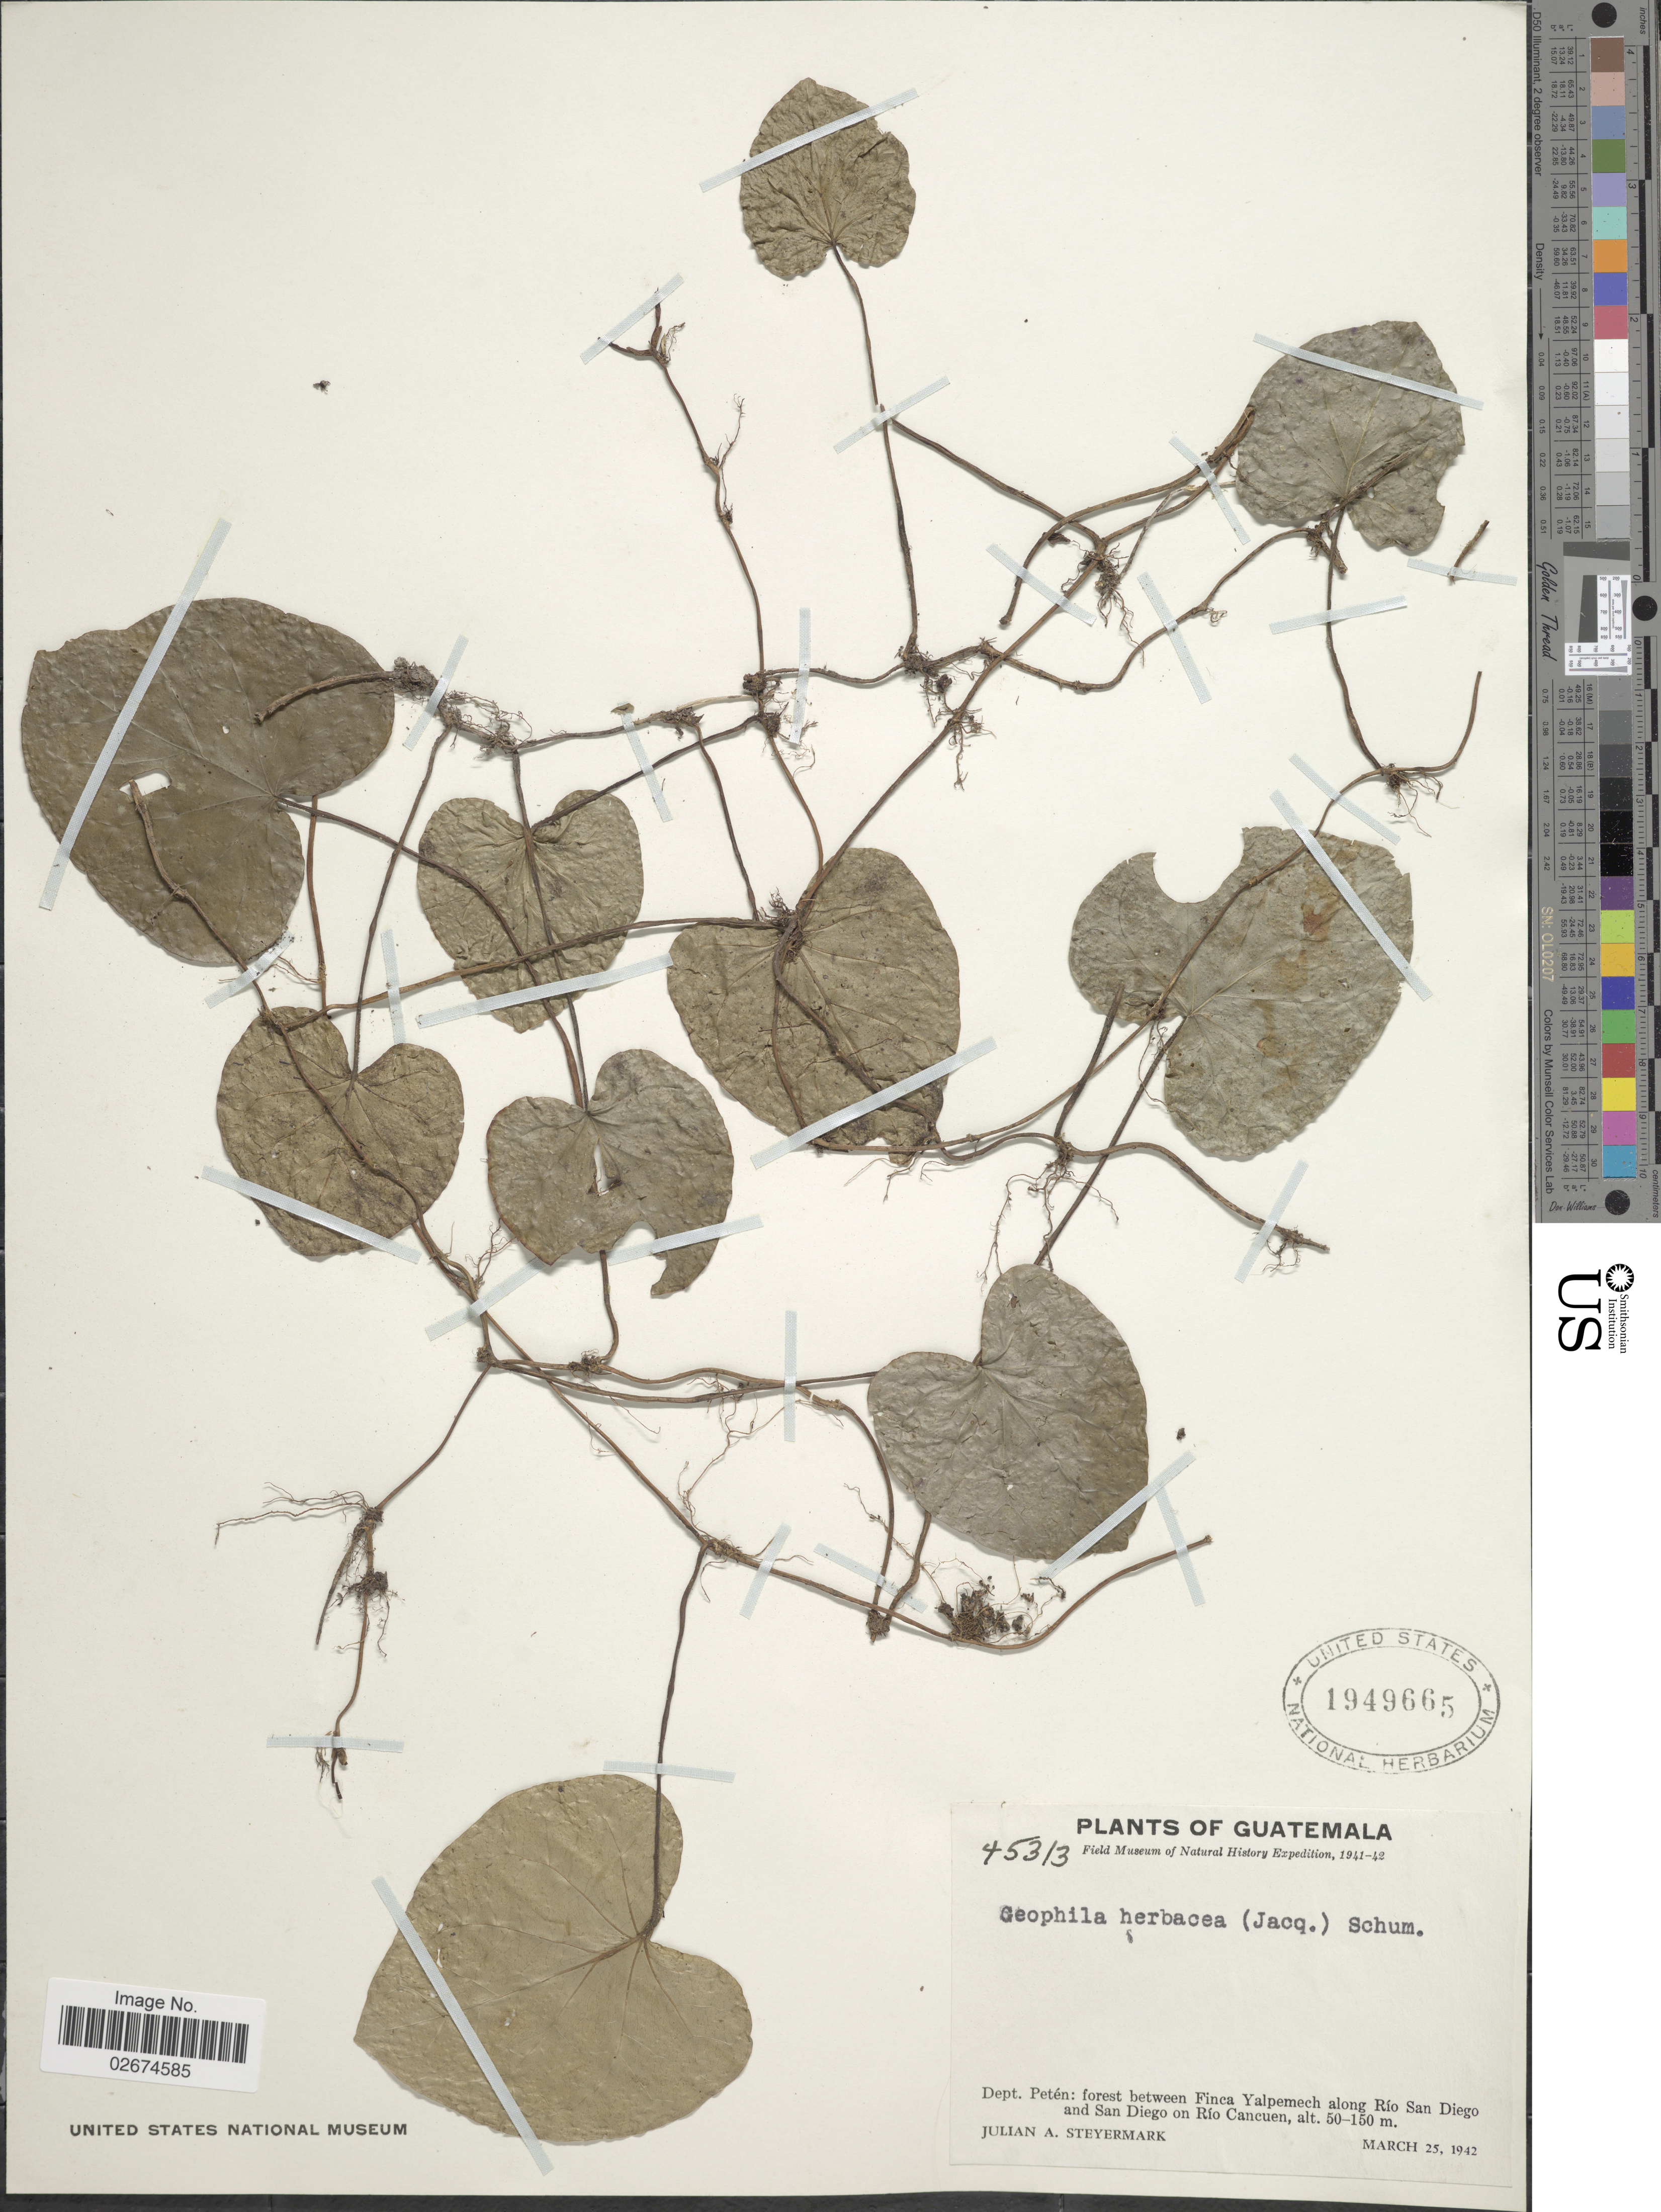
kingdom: Plantae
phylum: Tracheophyta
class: Magnoliopsida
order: Gentianales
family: Rubiaceae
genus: Geophila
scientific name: Geophila herbacea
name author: (Jacq.) K. Schum.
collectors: J. Steyermark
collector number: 45313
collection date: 1942-03-25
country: Guatemala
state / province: El Petén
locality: Dept. Peten: forest between Finca Yalpemech along Rio San Diego and San Diego on Rio Cancuen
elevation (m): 50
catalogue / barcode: US 1949665